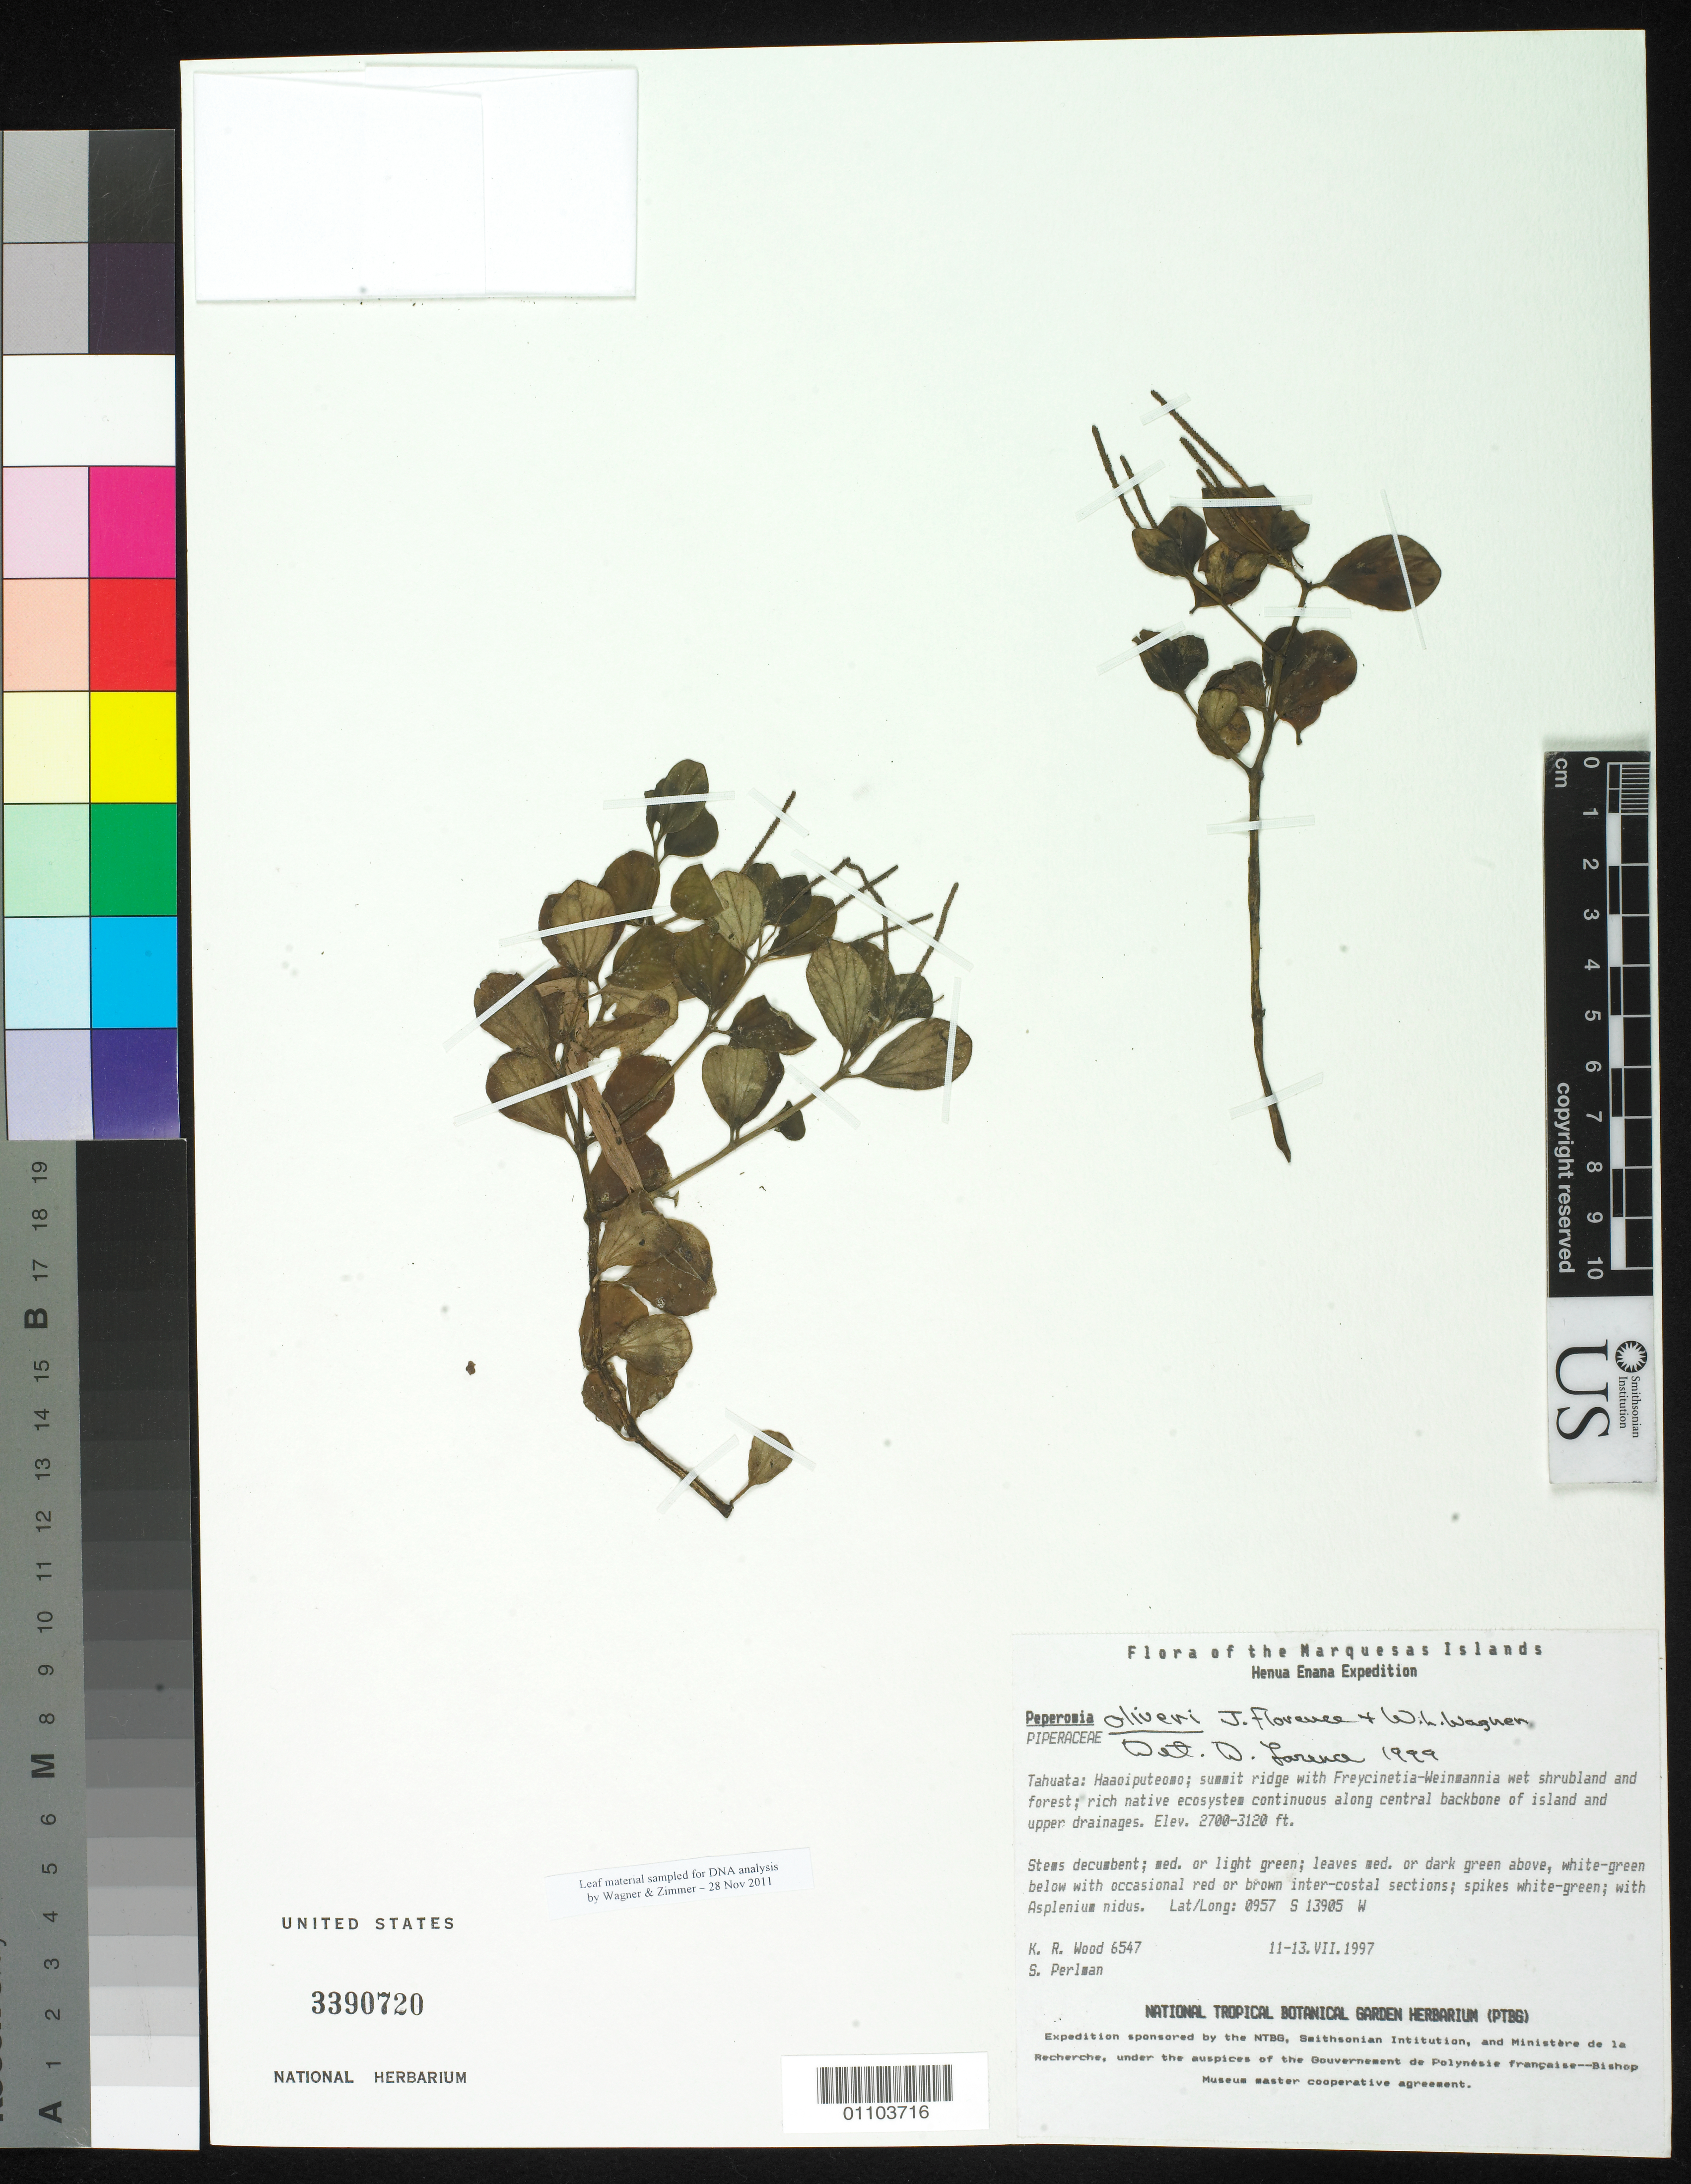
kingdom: Plantae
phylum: Tracheophyta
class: Magnoliopsida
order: Piperales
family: Piperaceae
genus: Peperomia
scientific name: Peperomia oliveri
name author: J. Florence & W.L. Wagner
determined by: Lorence, David H., (PTBG), National Tropical Botanical Garden (UNITED STATES)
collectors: K. R. Wood & S. P. Perlman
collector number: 6547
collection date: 1997-07-11/1997-07-13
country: French Polynesia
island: Tahuata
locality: Haaoiputeomo, summit ridge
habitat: In Freycinetia - Weinmannia wet shrub and forest; rich native ecosystem, continuous along central backbone of island and upper drainages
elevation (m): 823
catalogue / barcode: US 3390720